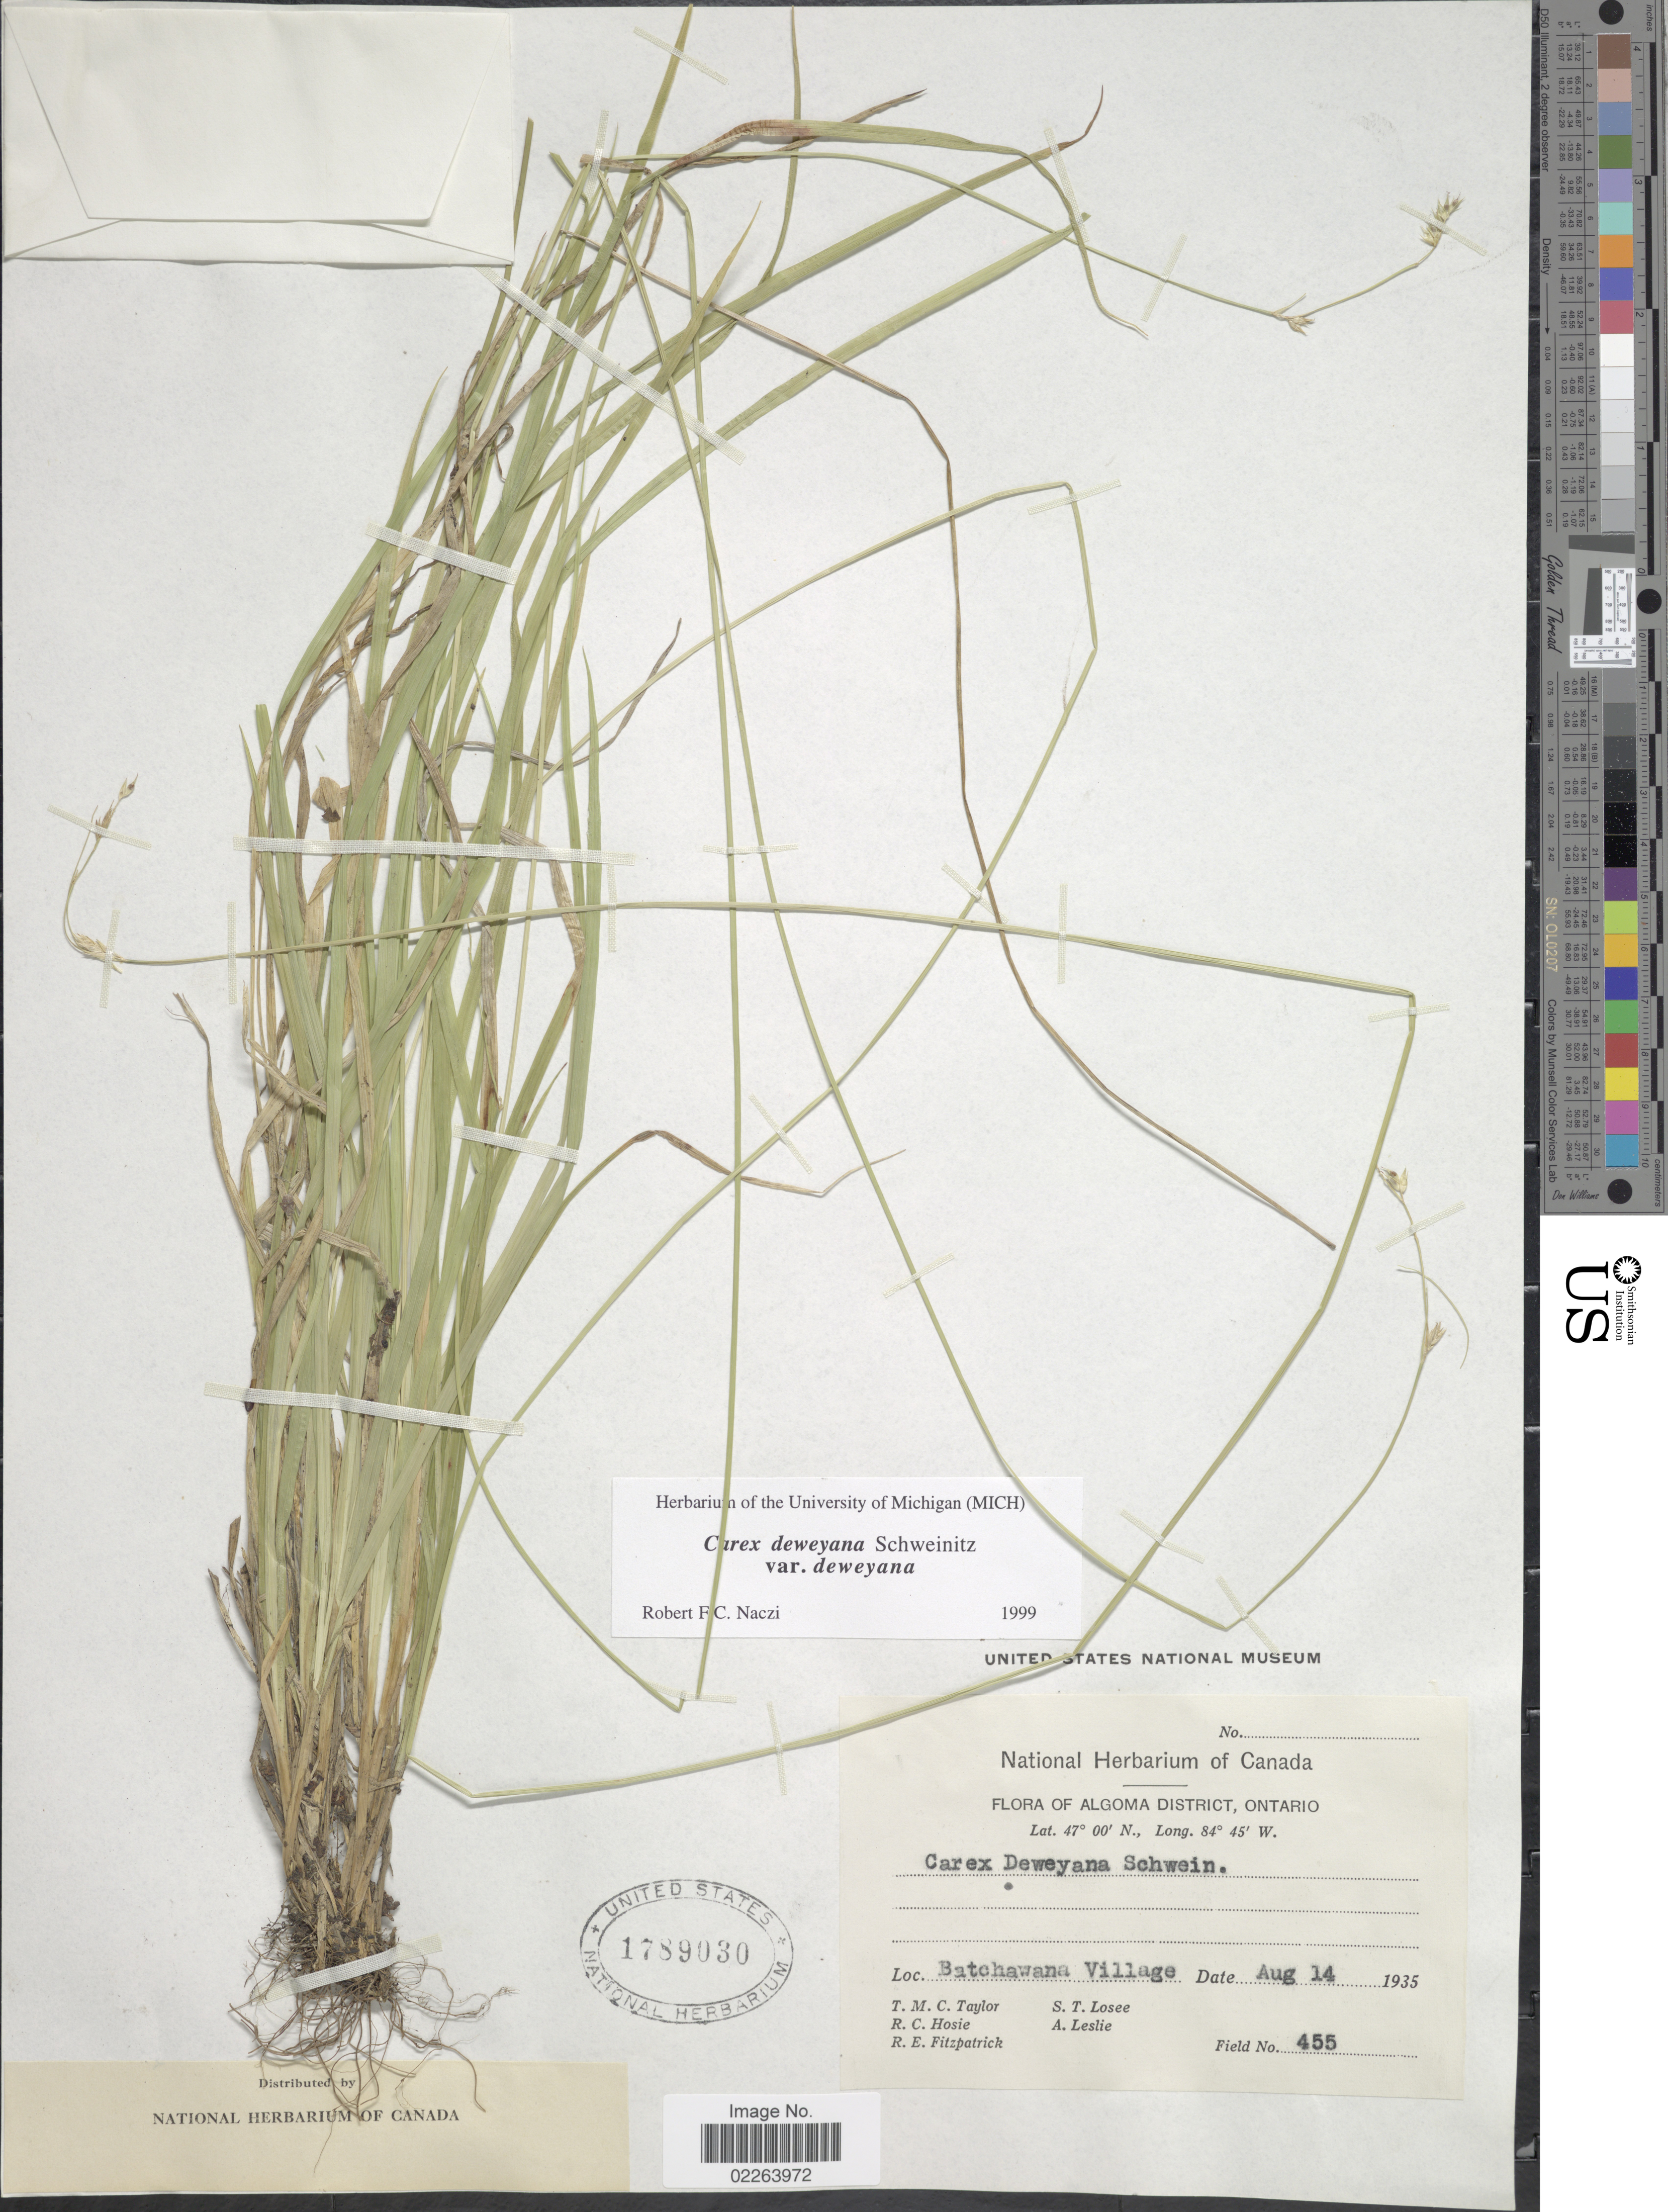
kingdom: Plantae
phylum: Tracheophyta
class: Liliopsida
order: Poales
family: Cyperaceae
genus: Carex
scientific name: Carex deweyana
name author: Schwein.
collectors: T. M. C. Taylor, R. Hosie, R. Fitzpatrick, S. Losee & A. Leslie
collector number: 455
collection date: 1935-08-14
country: Canada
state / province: Ontario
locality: Algoma District, Batchawana Village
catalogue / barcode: US 1789030